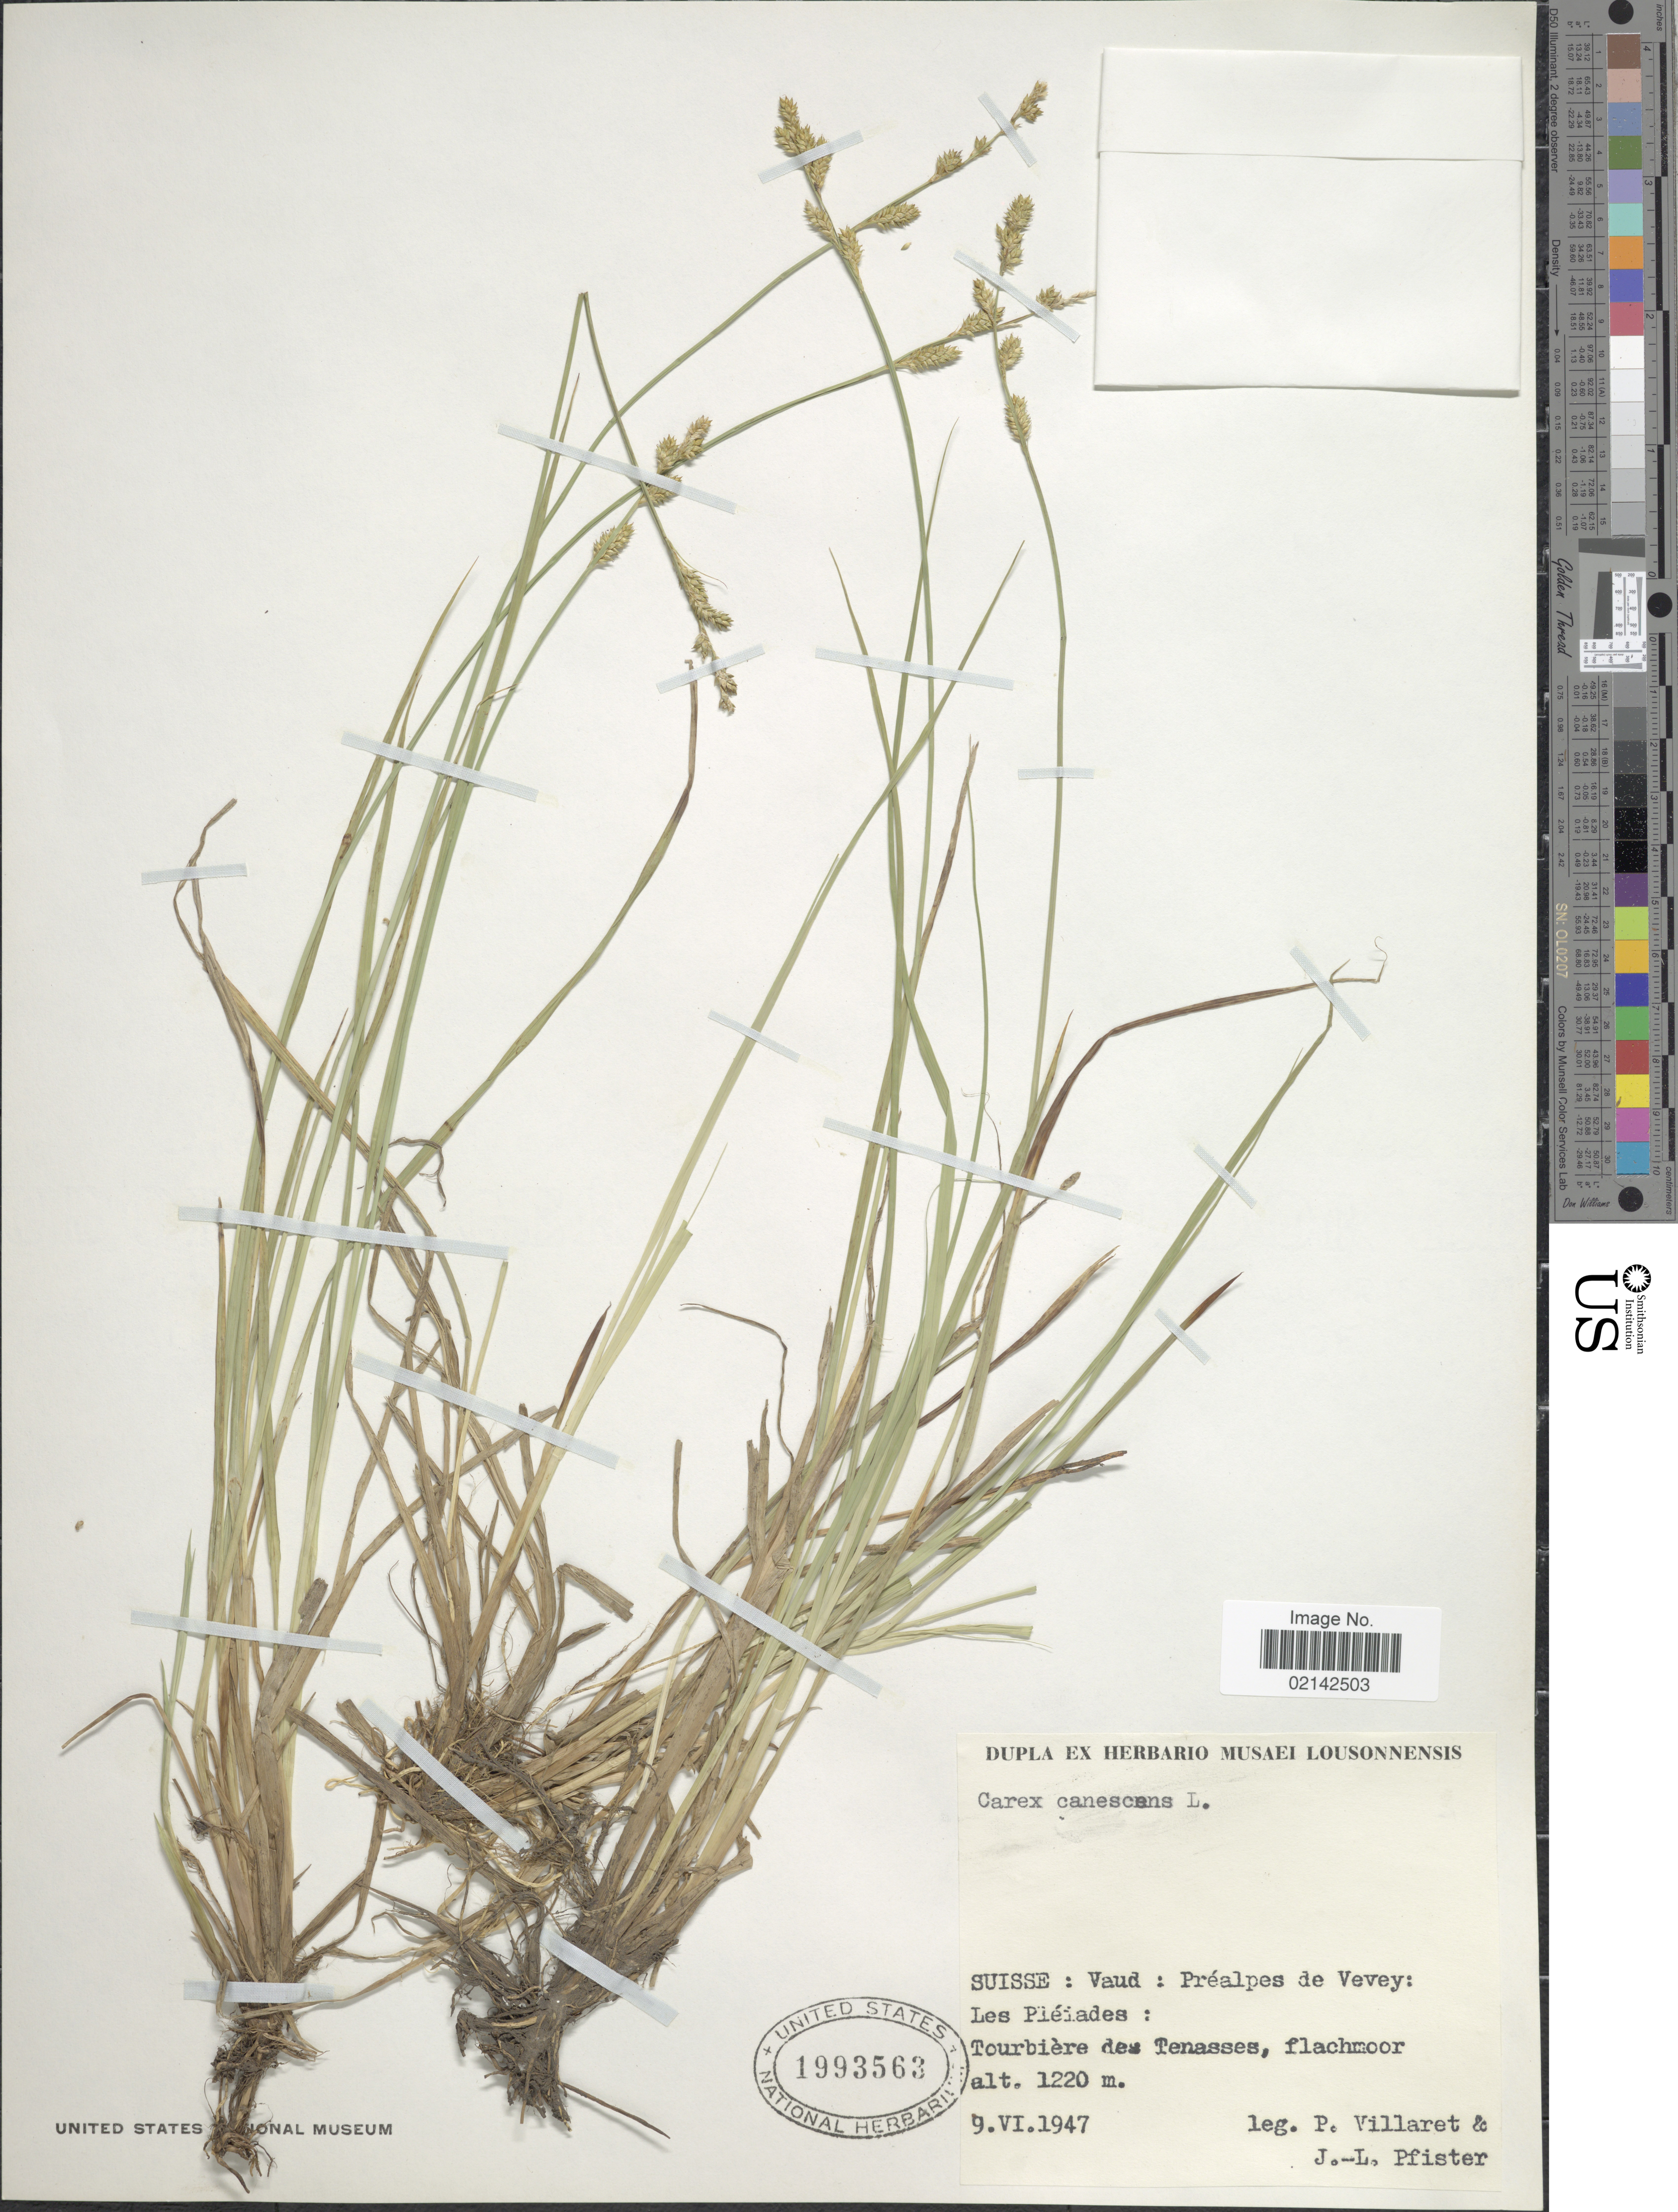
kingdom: Plantae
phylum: Tracheophyta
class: Liliopsida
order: Poales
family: Cyperaceae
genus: Carex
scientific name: Carex canescens var. canescens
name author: L.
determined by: Strong, Mark T., (BOT), Smithsonian Institution - National Museum of Natural History (UNITED STATES)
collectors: P. Villaret & J. Pfister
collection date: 1947-06-09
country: Switzerland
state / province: Vaud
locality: Suisse: Vaud: Prealpes de Vevey: Les Pleiades: Tourbiere des Tenasses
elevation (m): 1220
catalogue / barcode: US 1993563